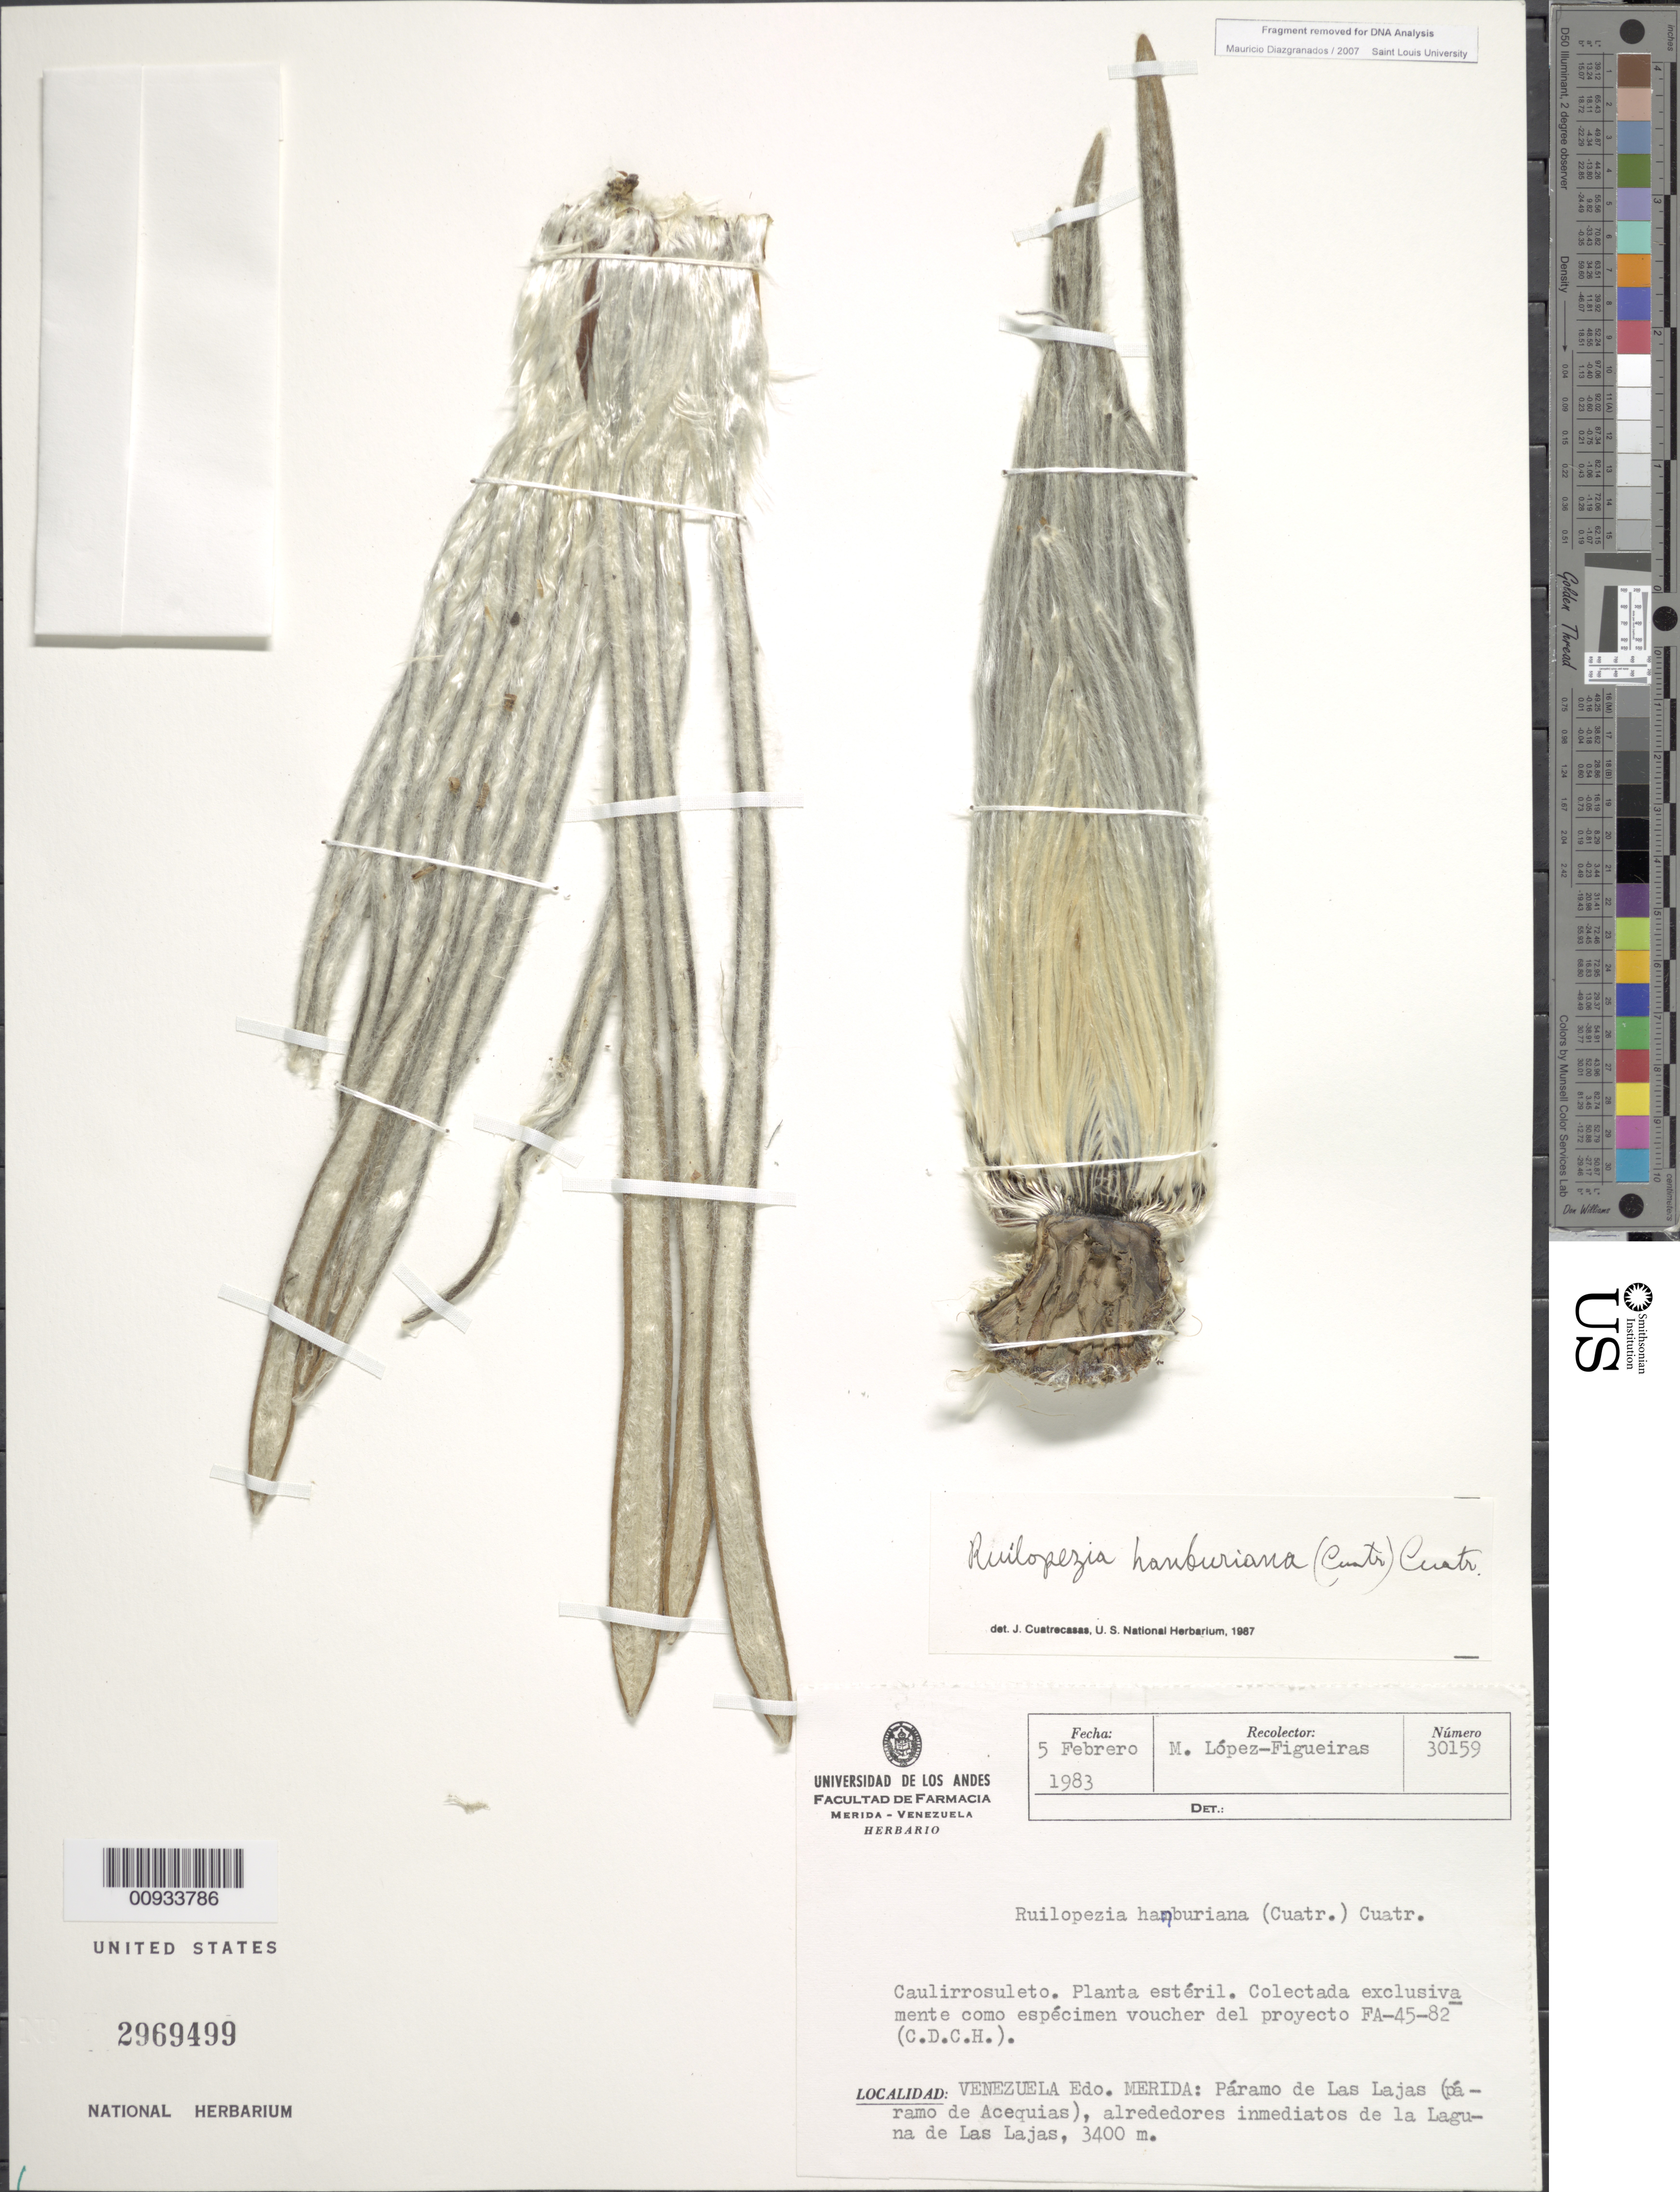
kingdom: Plantae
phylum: Tracheophyta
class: Magnoliopsida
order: Asterales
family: Asteraceae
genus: Ruilopezia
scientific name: Ruilopezia hanburiana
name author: (Cuatrec.) Cuatrec.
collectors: M. López Figueiras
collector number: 30159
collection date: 1983-02-05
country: Venezuela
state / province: Mérida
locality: Paramo de Las Lajas (paramo de Acequias), alrededores inmediatos de la Laguna de Las Lajas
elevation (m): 3400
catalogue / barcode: US 2969499